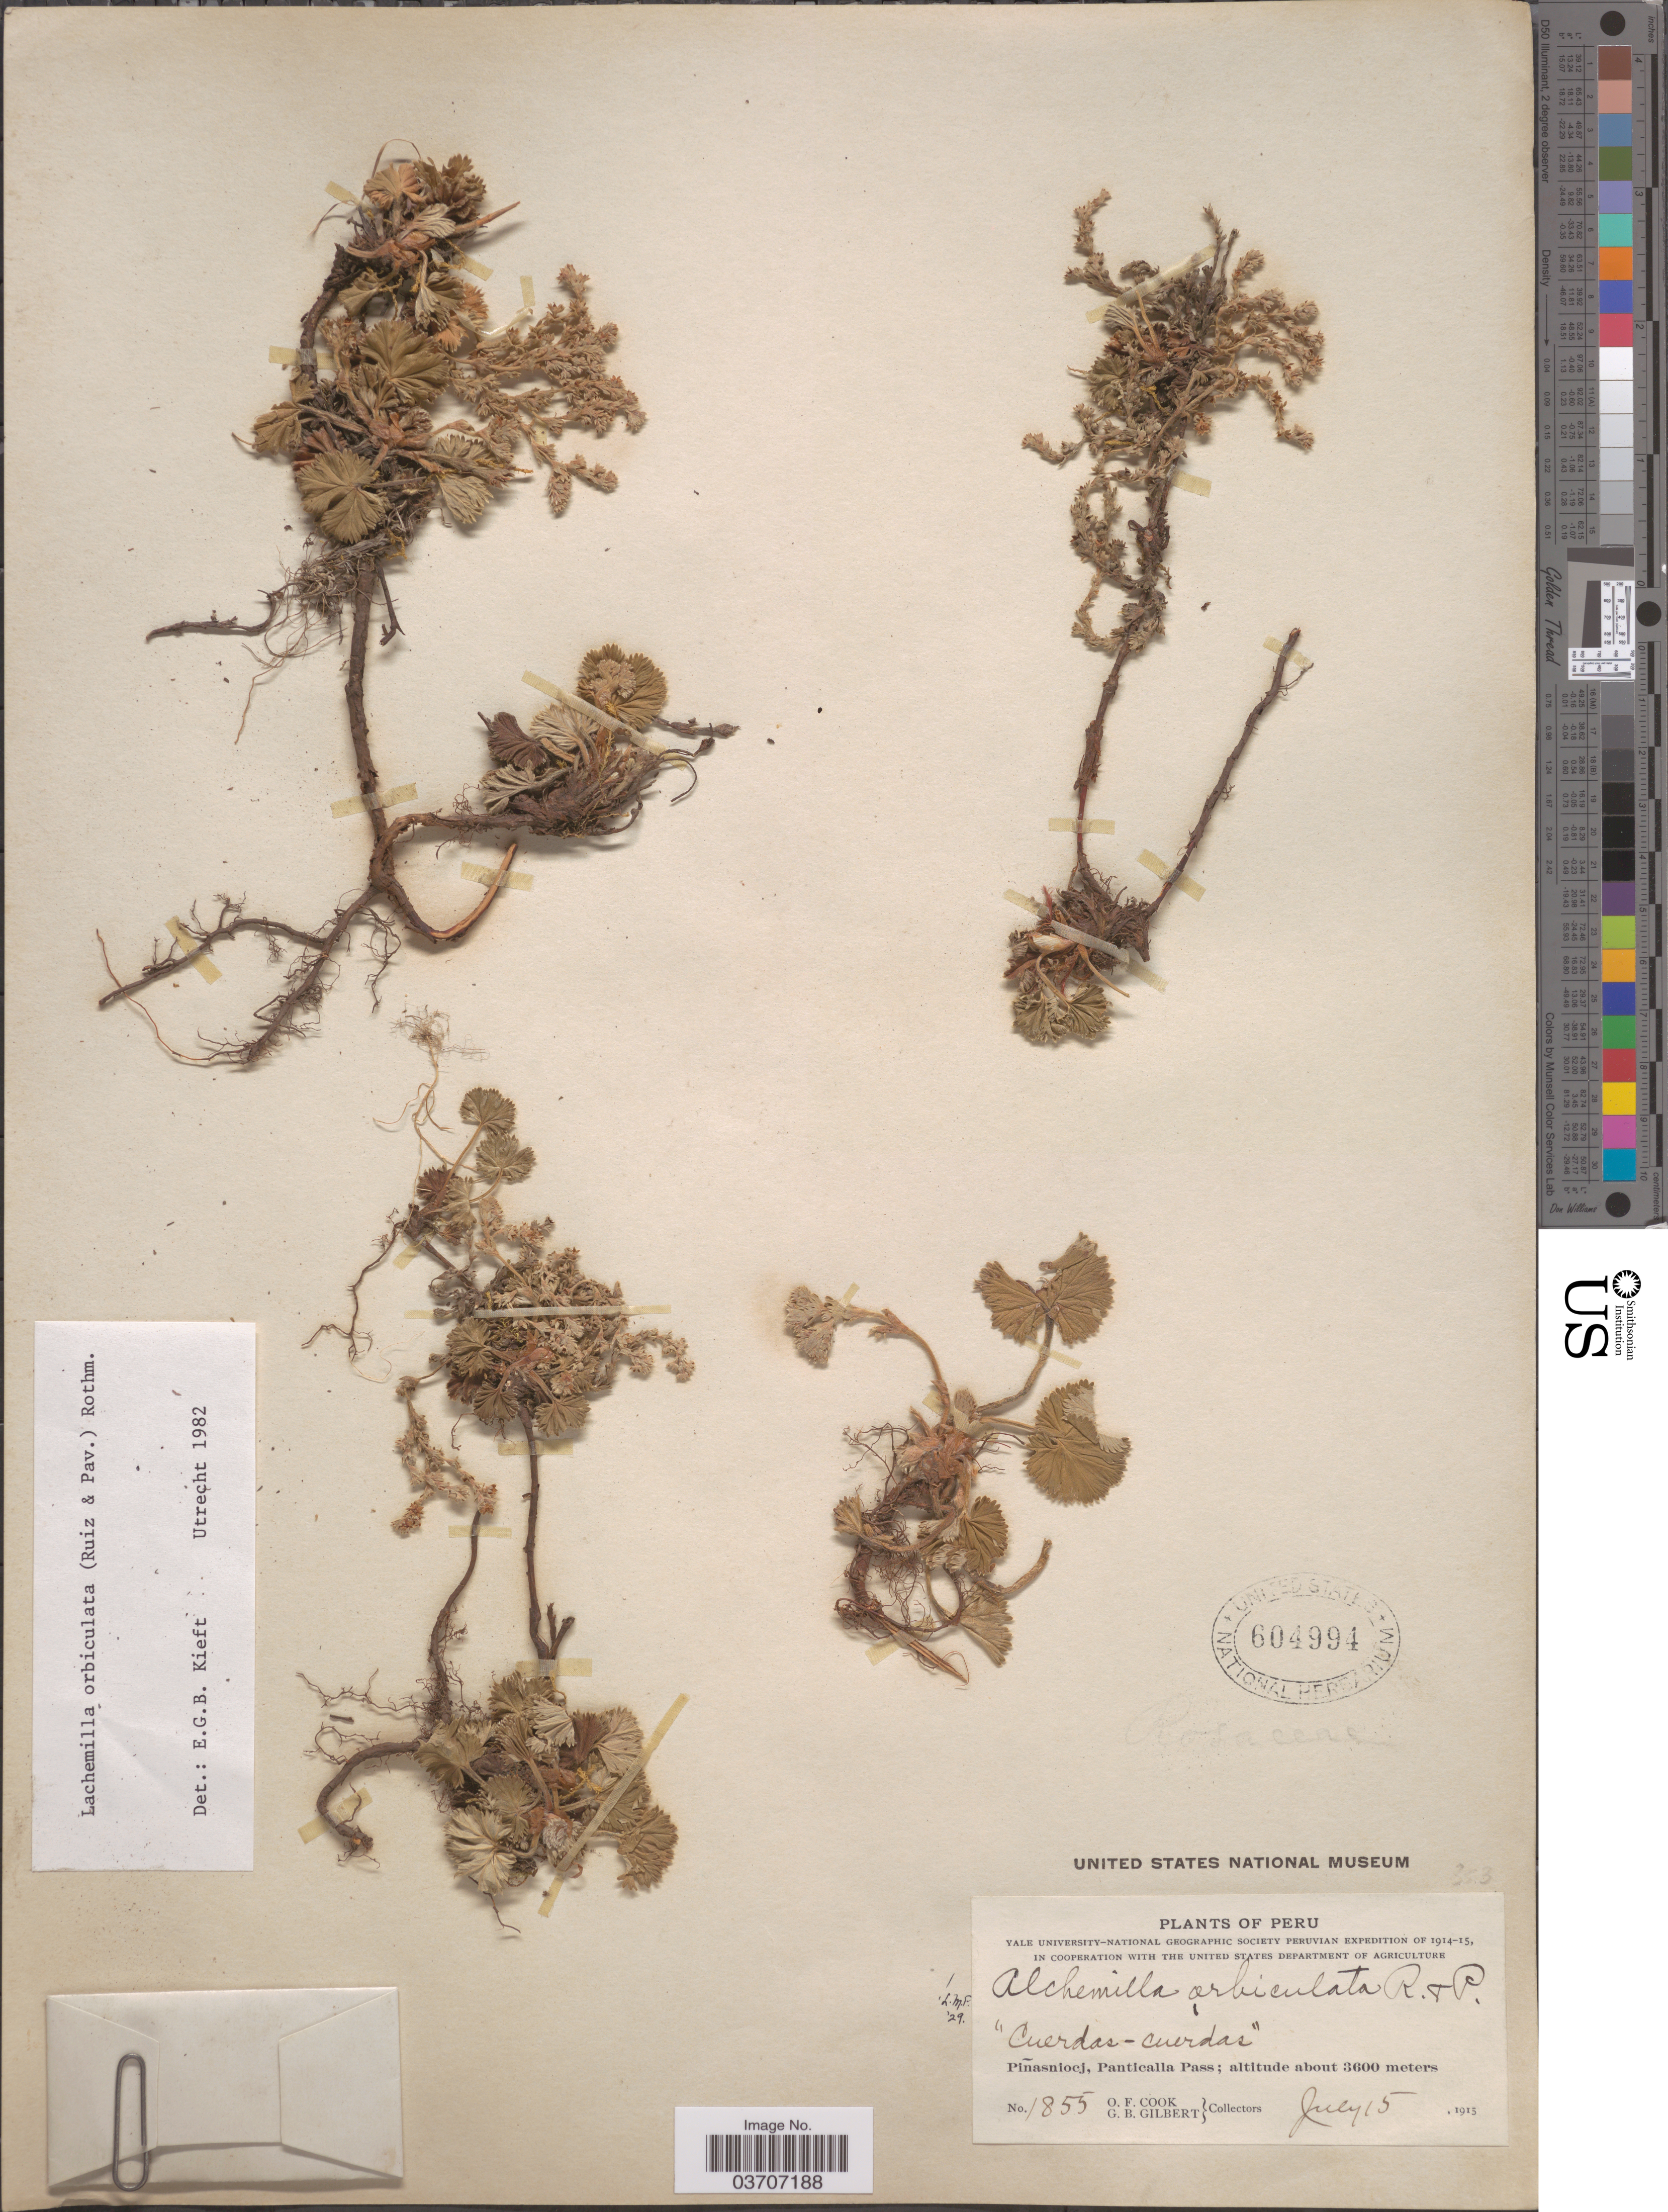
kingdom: Plantae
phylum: Tracheophyta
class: Magnoliopsida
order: Rosales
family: Rosaceae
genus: Lachemilla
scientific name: Lachemilla orbiculata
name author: (Ruiz & Pav.) Rydb.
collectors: O. F. Cook & G. B. Gilbert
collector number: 1855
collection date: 1915-07-15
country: Peru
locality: Cuerdas-cuerdas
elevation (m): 3600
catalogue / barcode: US 604994